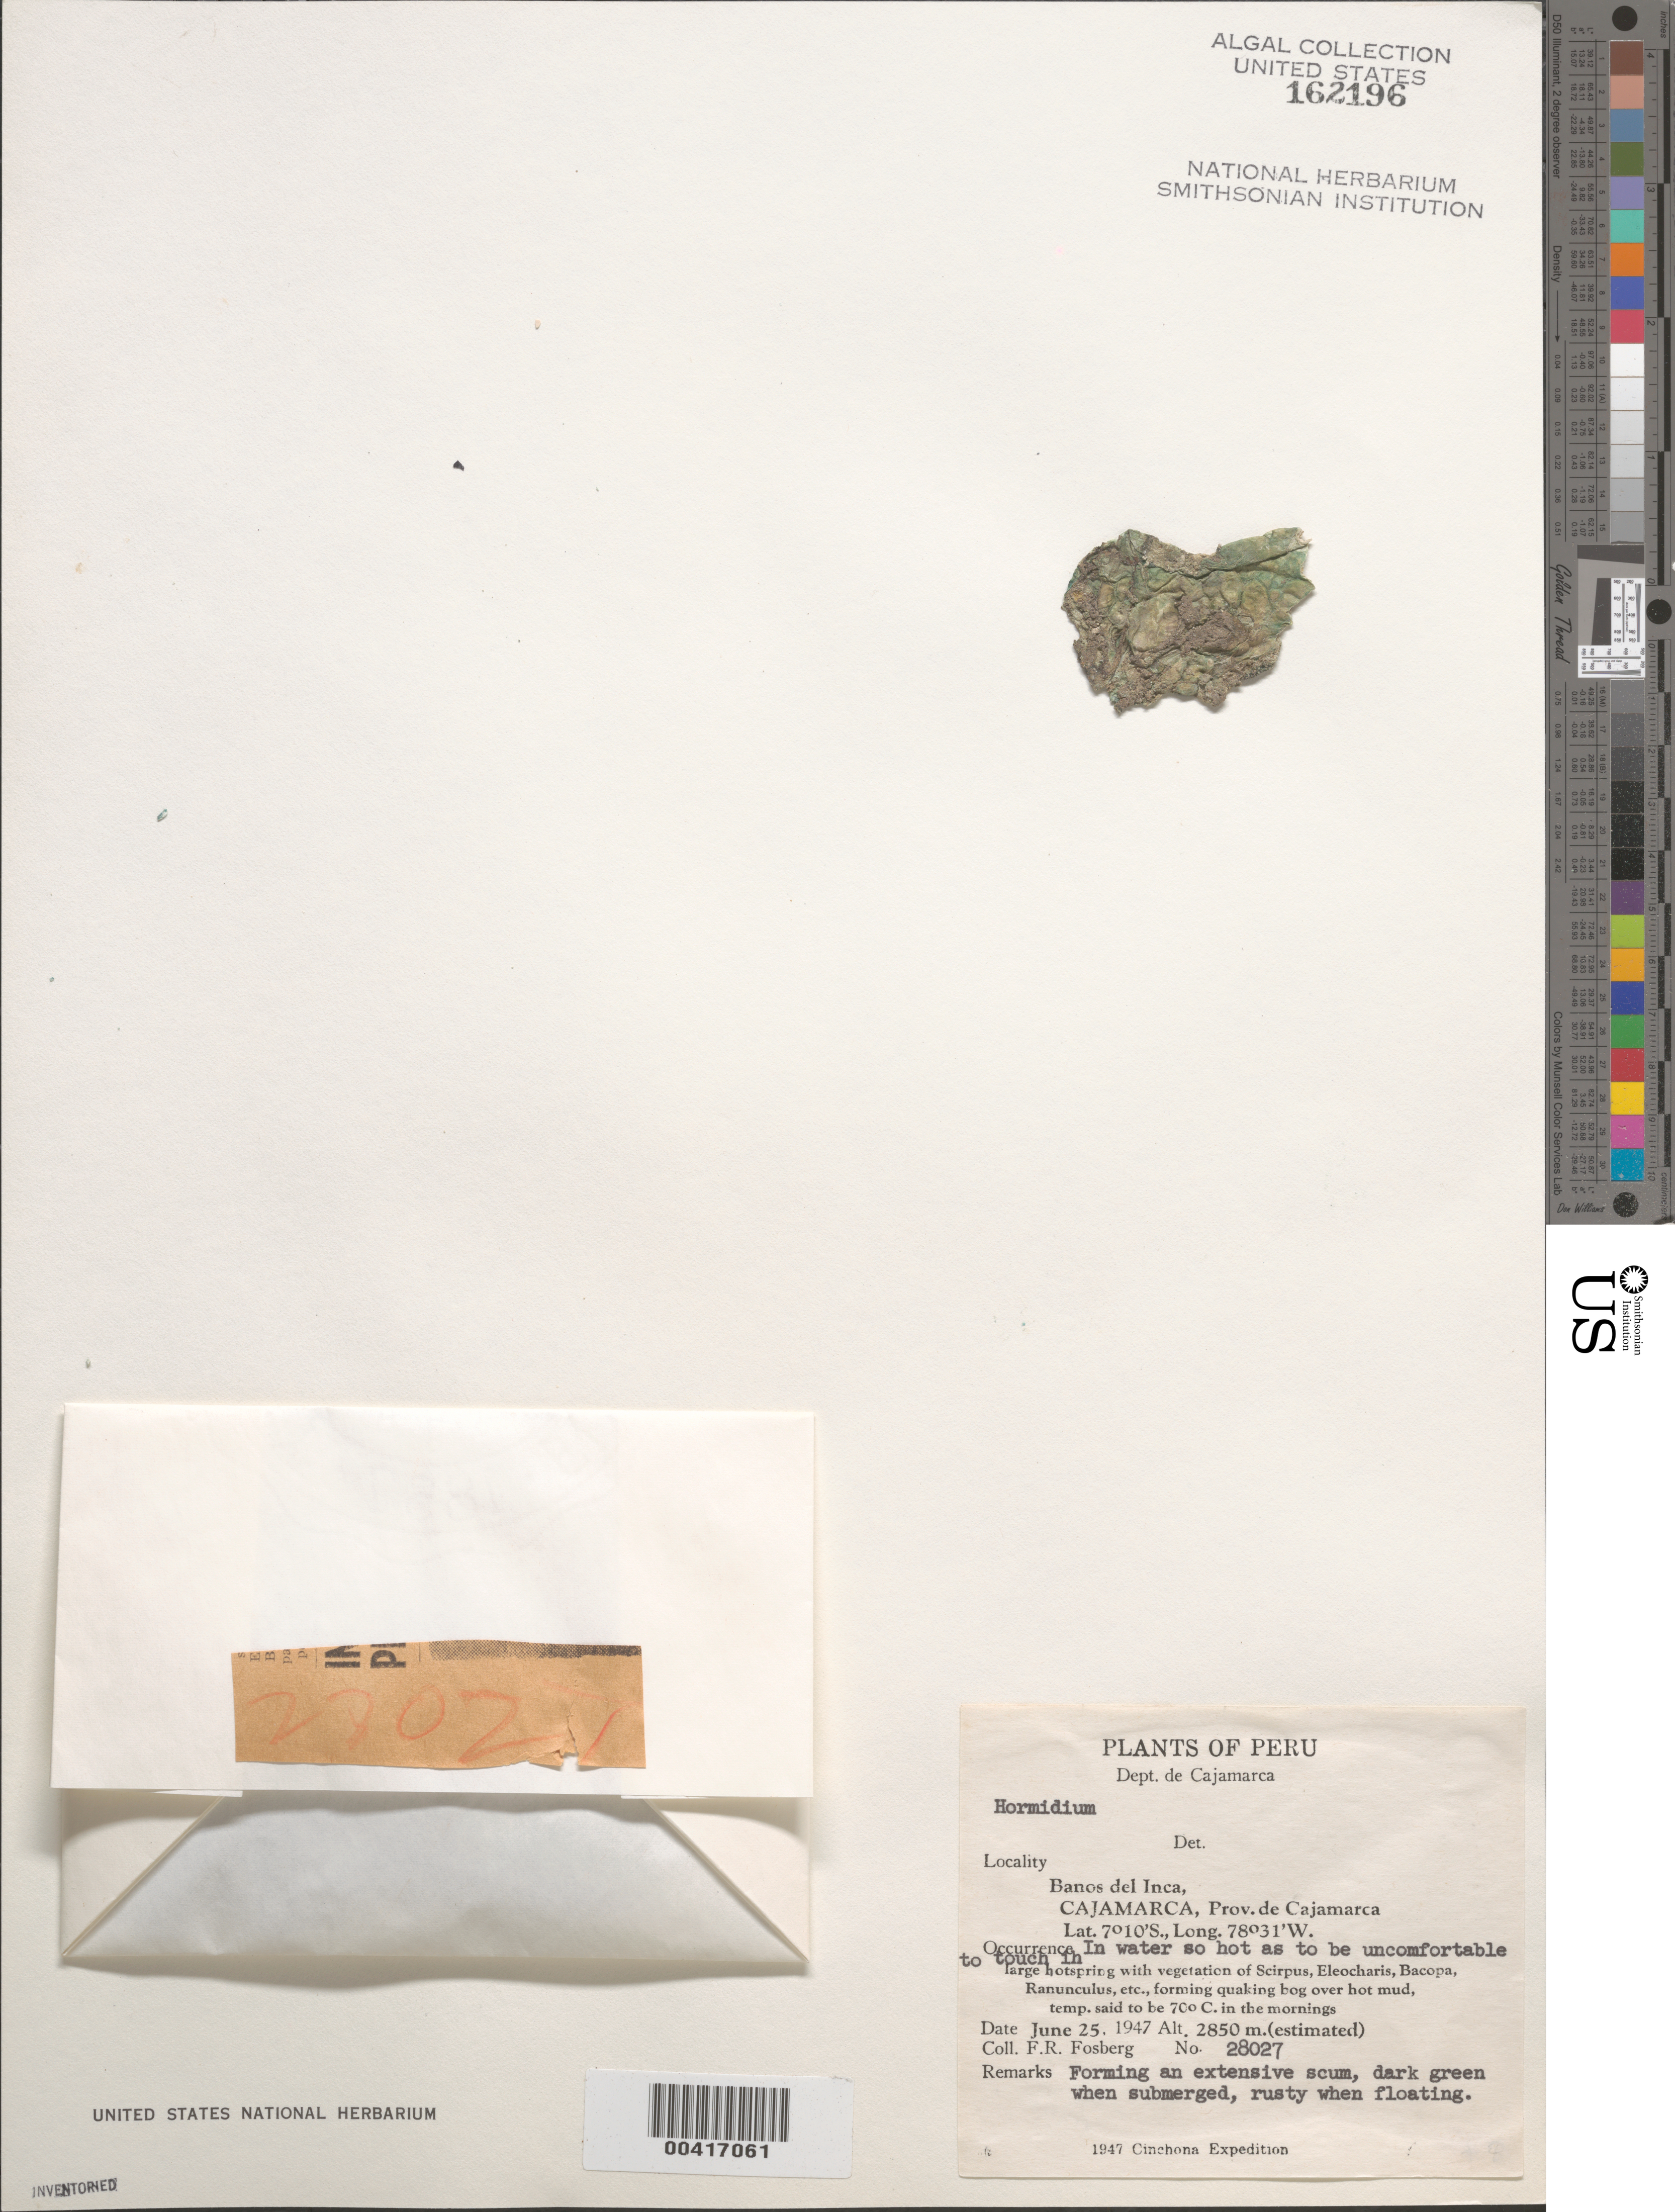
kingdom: Plantae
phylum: Chlorophyta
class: Trebouxiophyceae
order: Prasiolales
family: Prasiolaceae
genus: Hormidium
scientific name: Hormidium sp.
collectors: F. R. Fosberg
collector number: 28027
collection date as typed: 25 Jun 1947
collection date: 1947-06-25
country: Peru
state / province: Cajamarca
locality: Baños del Inca, Cajamarca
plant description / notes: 1947 Cinchona Expedition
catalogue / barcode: US 162196